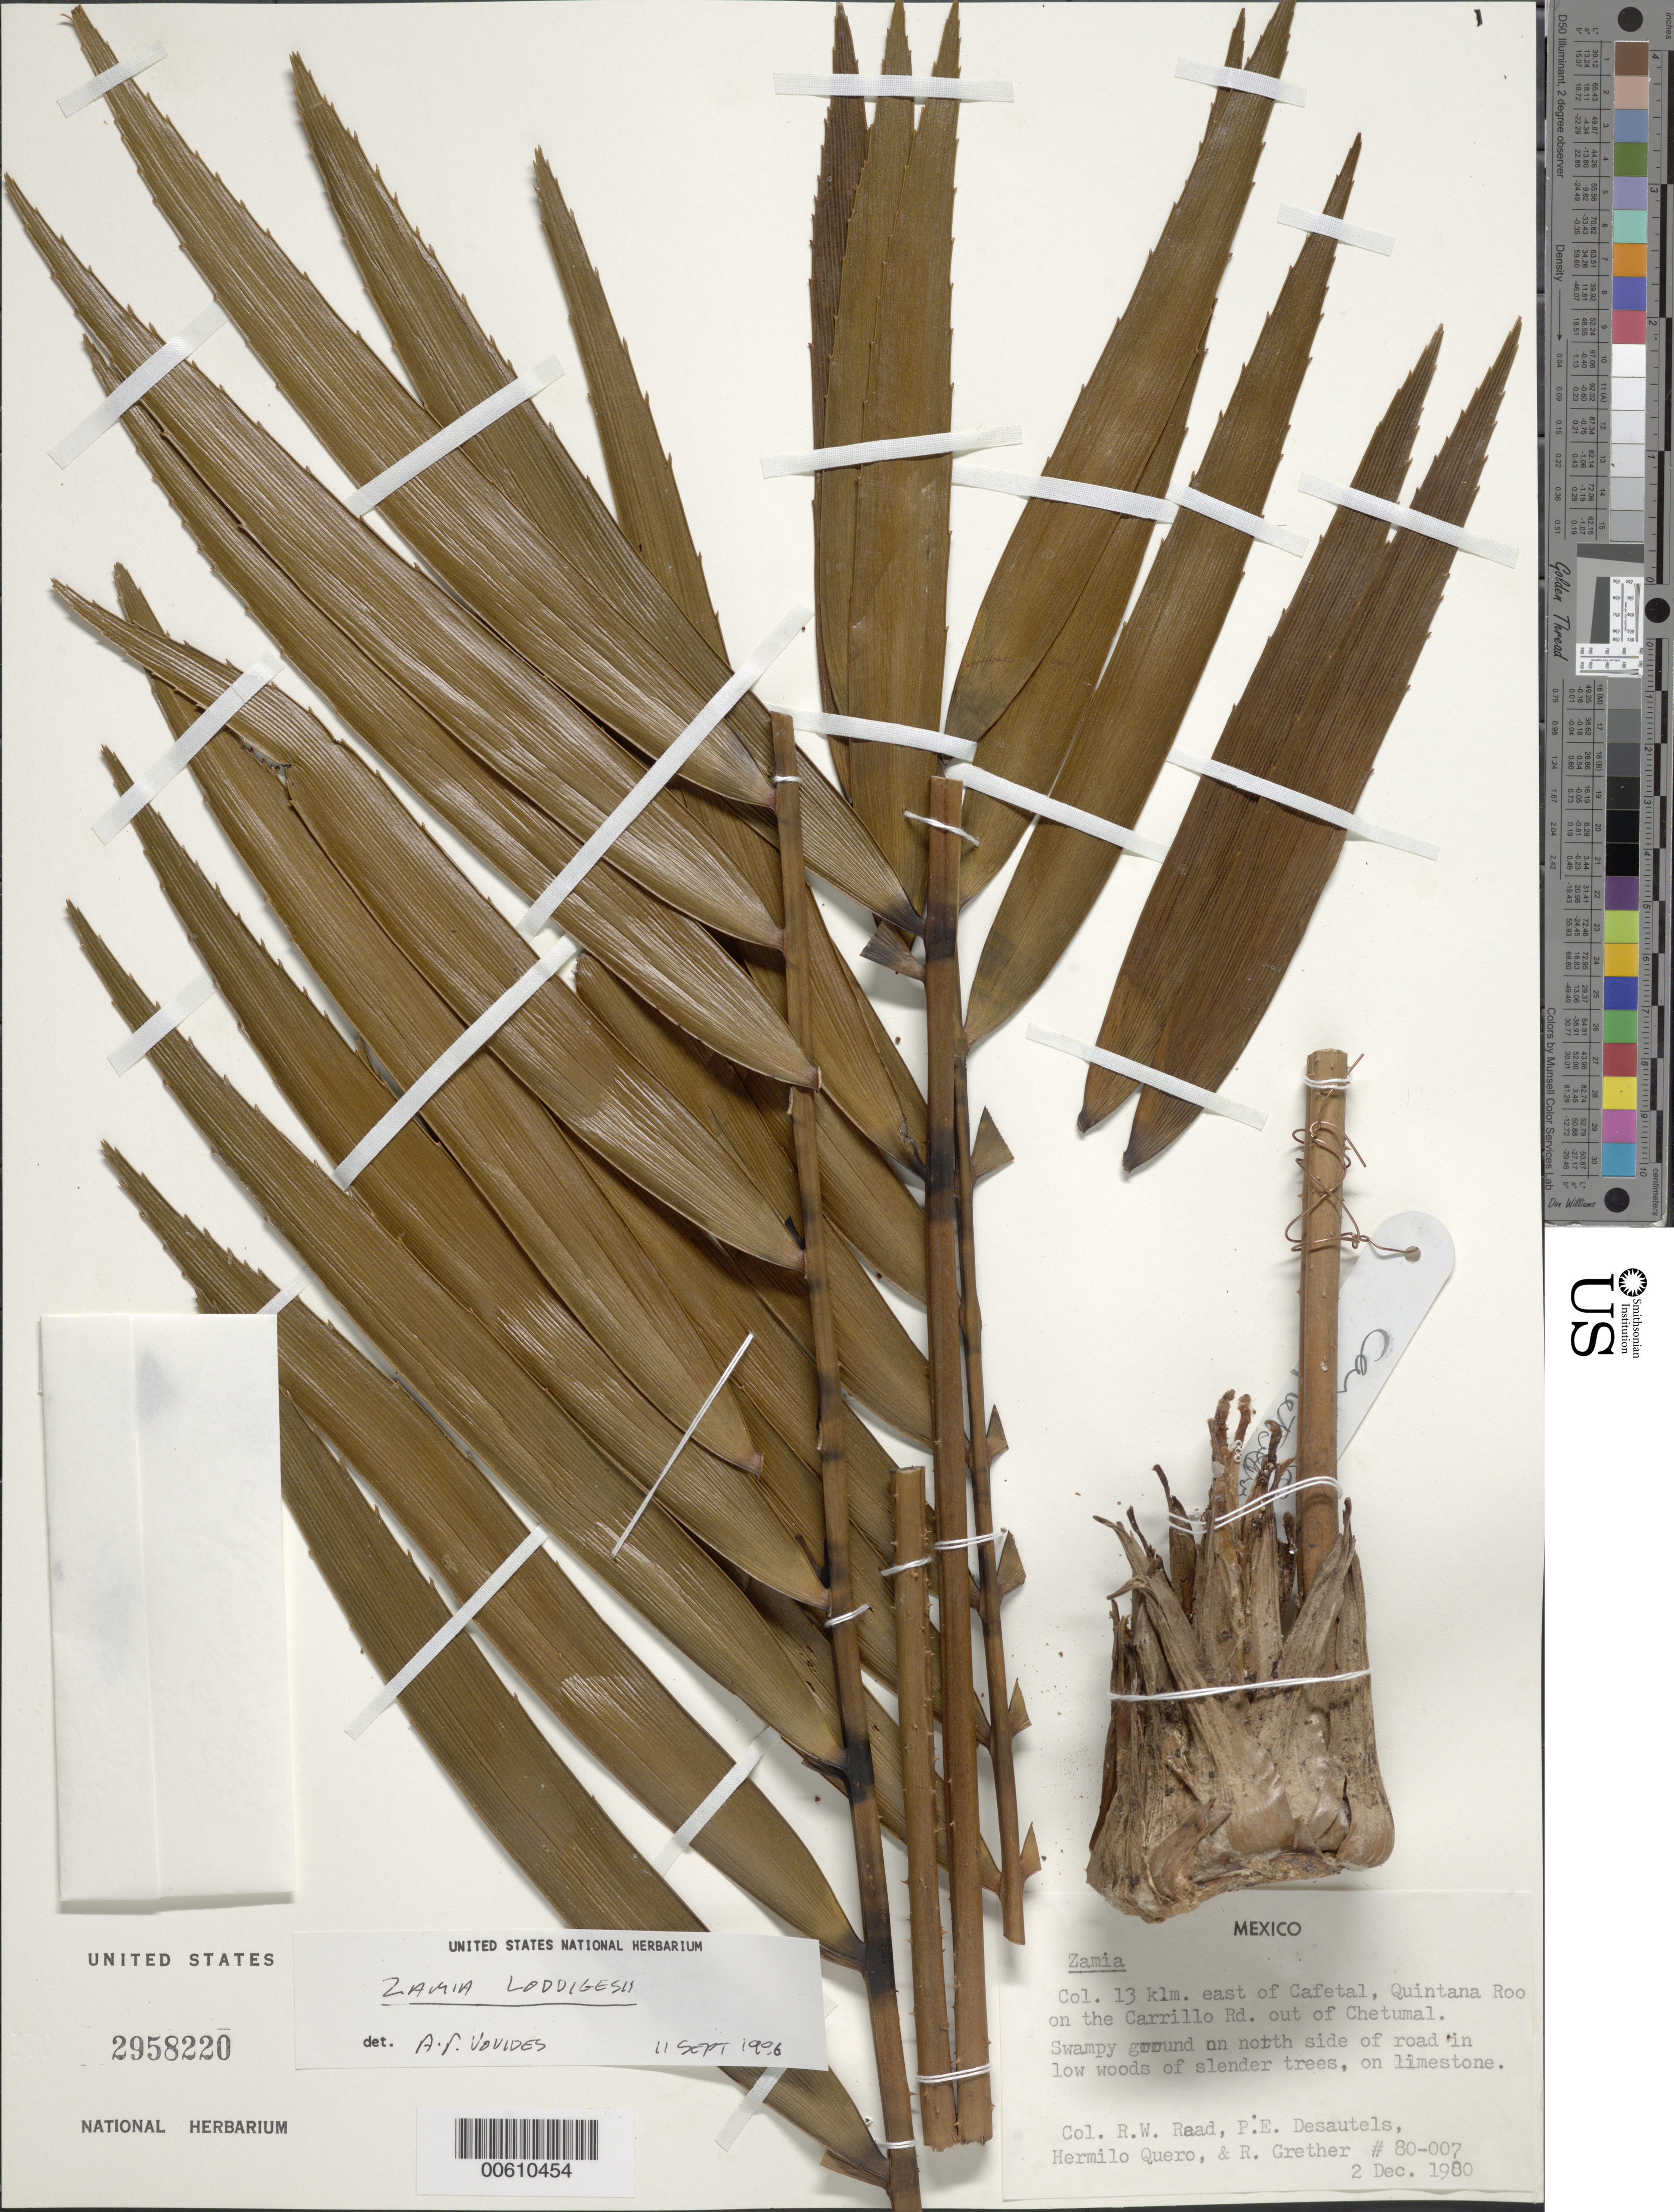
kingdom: Plantae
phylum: Tracheophyta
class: Cycadopsida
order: Cycadales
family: Zamiaceae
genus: Zamia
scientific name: Zamia loddigesii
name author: Miq.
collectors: R. W. Read, P. Desautels, H. Quero & R. Grether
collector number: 80-007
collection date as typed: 02 Dec 1980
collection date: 1980-12-02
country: Mexico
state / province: Quintana Roo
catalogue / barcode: US 2958220